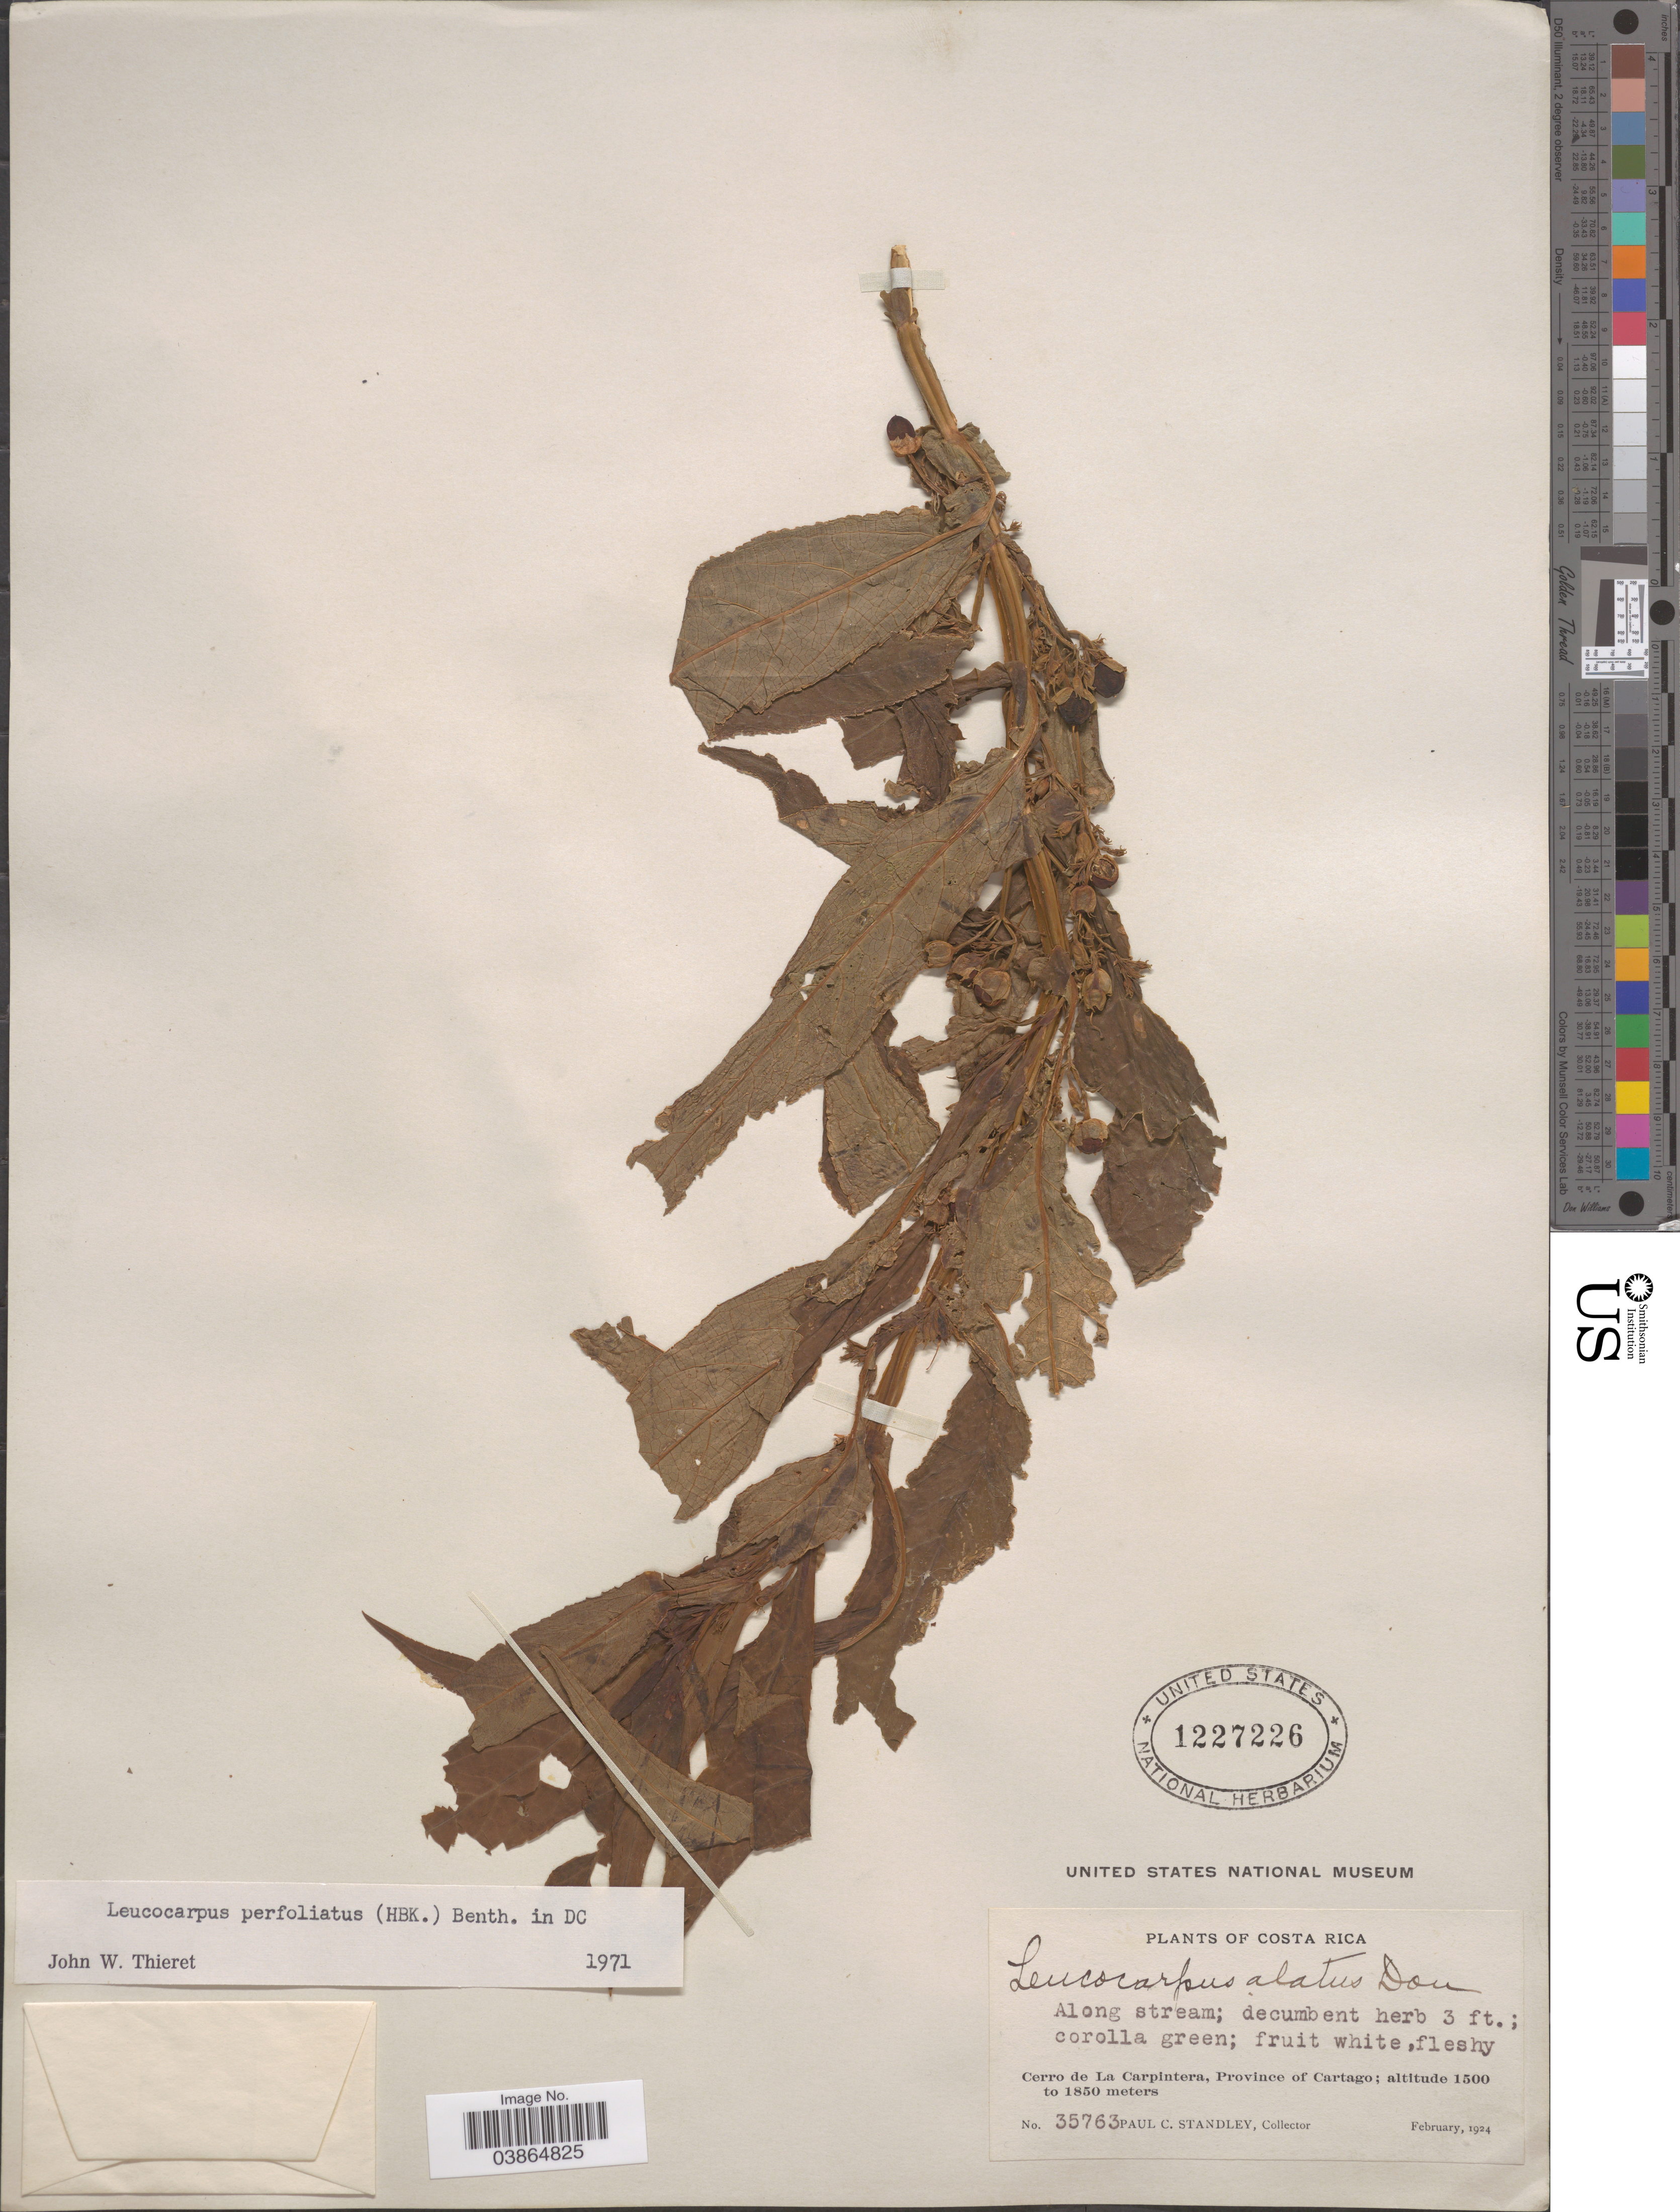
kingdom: Plantae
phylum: Tracheophyta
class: Magnoliopsida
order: Lamiales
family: Phrymaceae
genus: Leucocarpus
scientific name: Leucocarpus alatus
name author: D. Don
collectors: P. C. Standley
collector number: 35763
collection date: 1924-02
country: Costa Rica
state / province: Cartago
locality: Cerro de La Carpintera.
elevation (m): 1500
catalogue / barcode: US 1227226